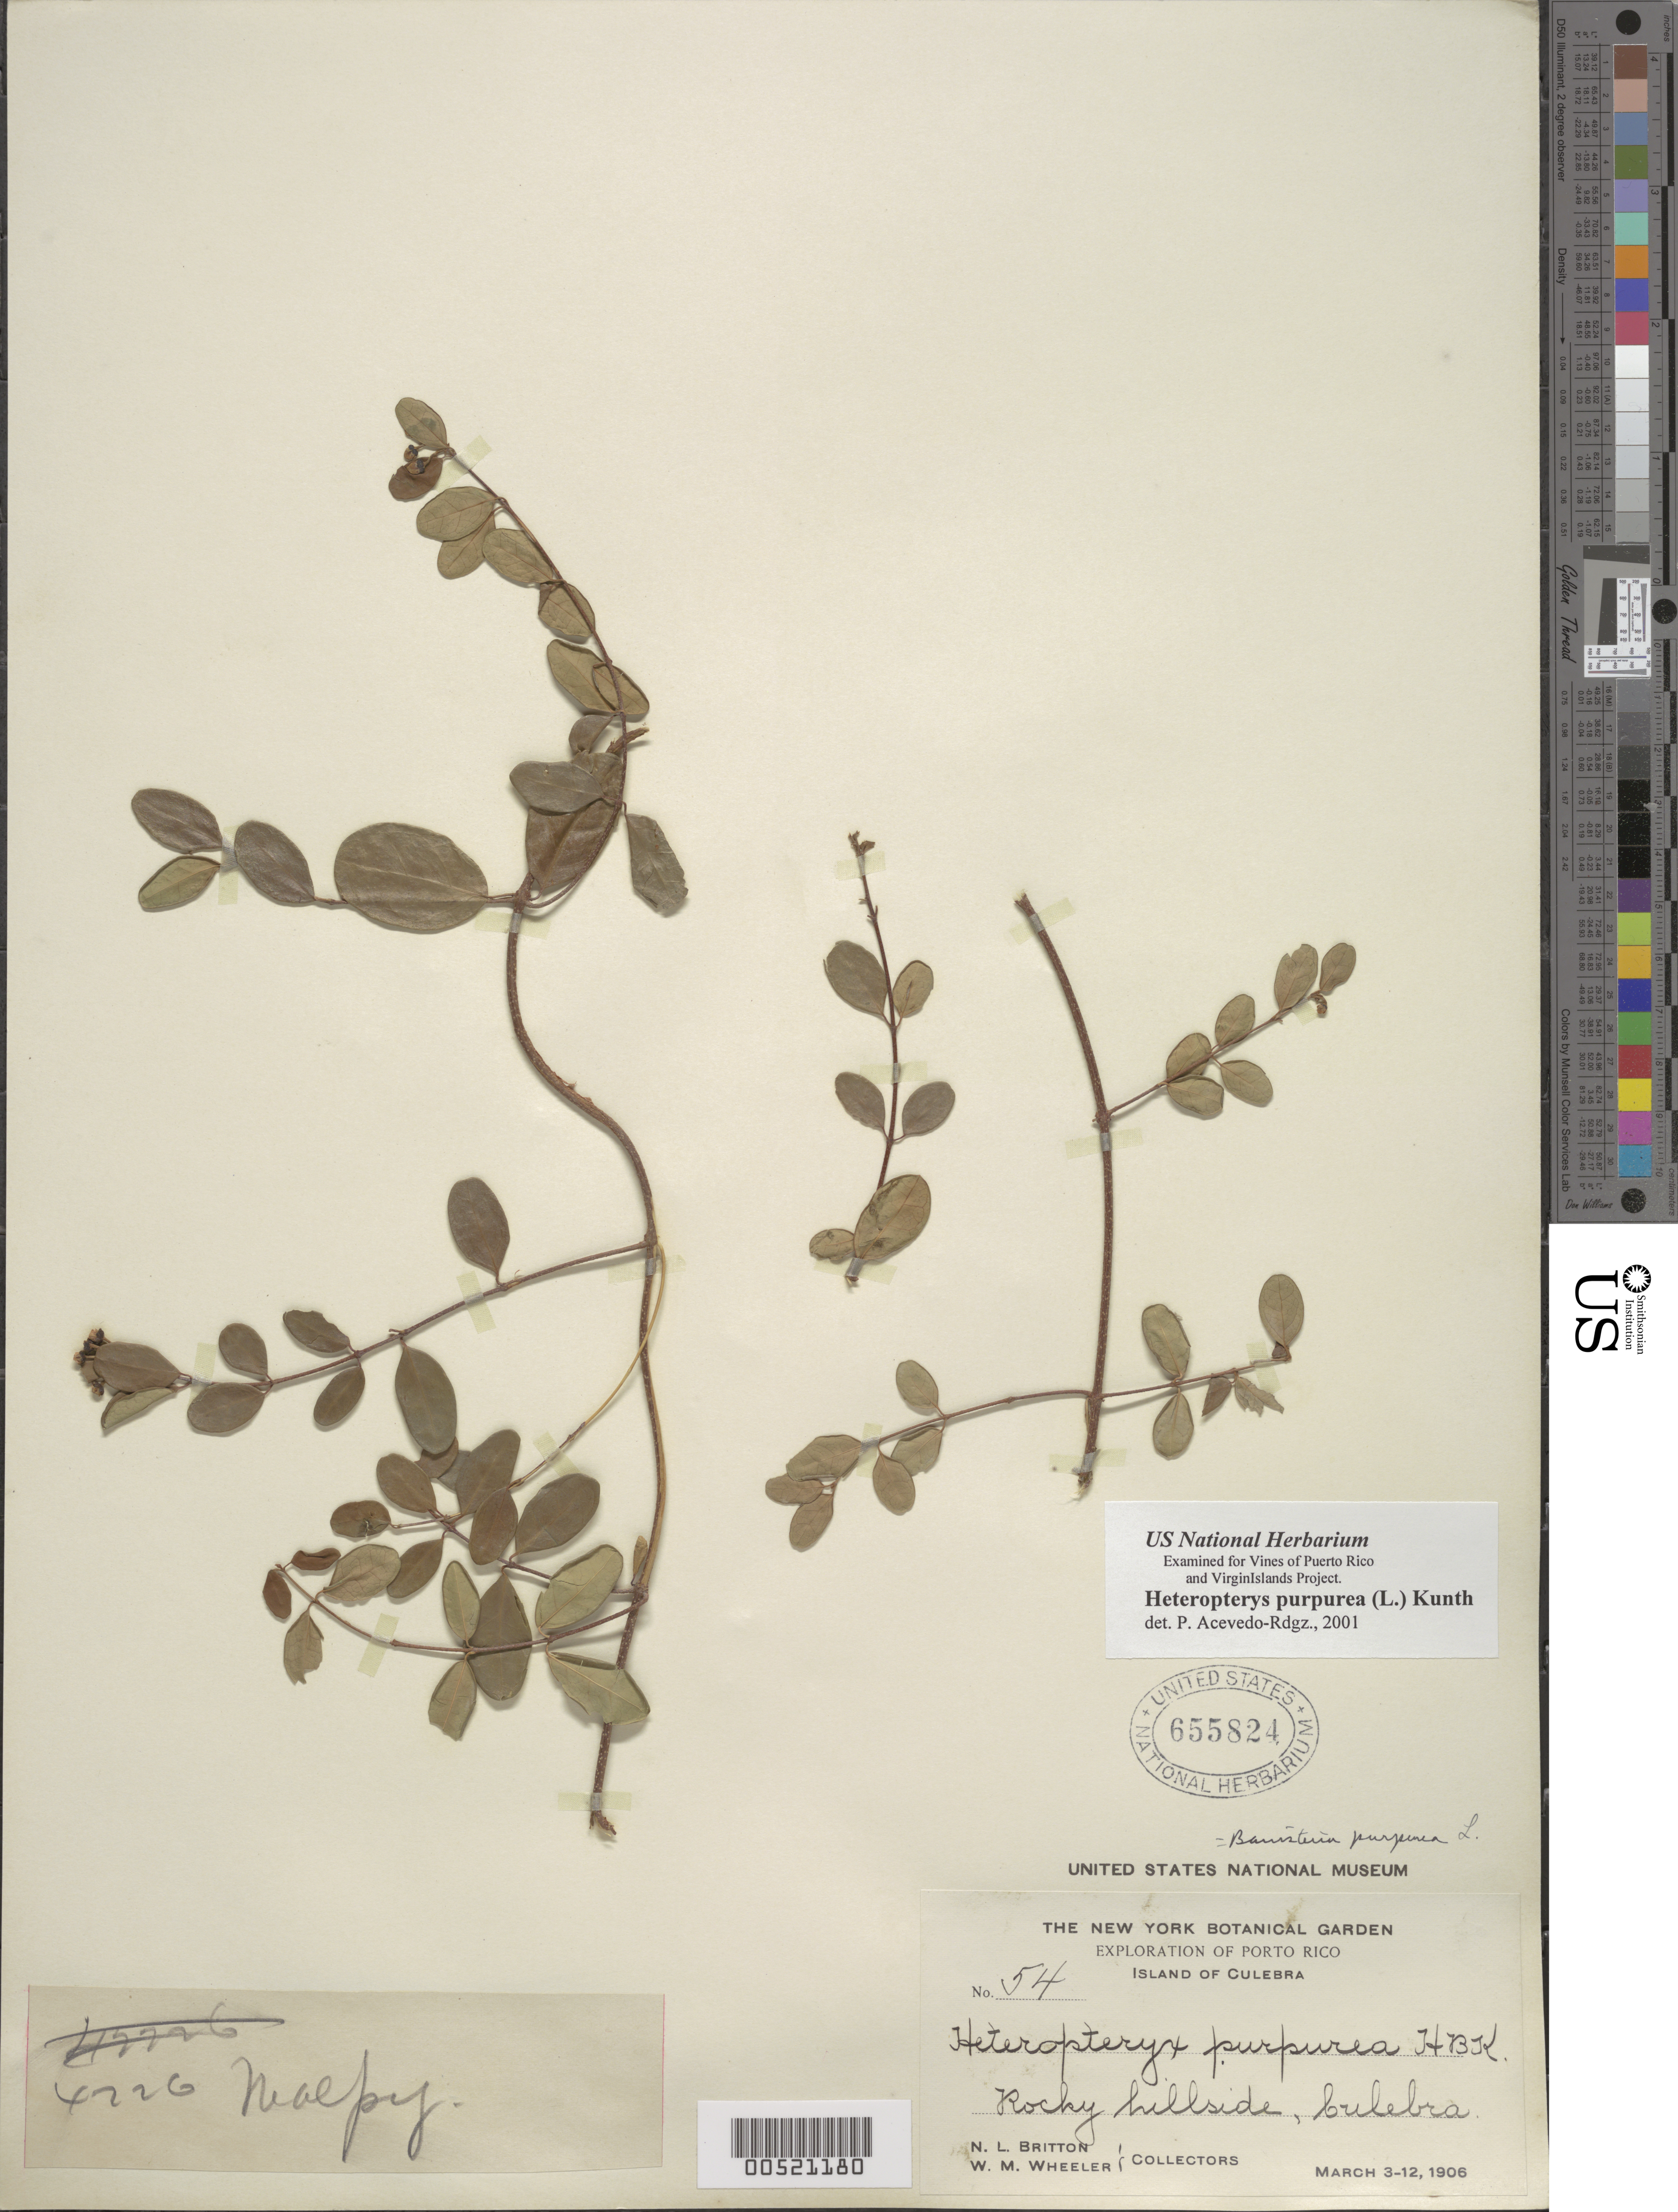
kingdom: Plantae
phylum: Tracheophyta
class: Magnoliopsida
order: Malpighiales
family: Malpighiaceae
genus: Heteropterys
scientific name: Heteropterys purpurea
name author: (L.) Kunth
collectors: N. Britton & W. Wheeler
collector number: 54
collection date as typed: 03 Mar 1906 to 12 Mar 1906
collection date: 1906-03-03/1906-03-12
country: Puerto Rico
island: Greater Antilles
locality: Culebra Island. Rocky hillside.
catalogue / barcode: US 655824